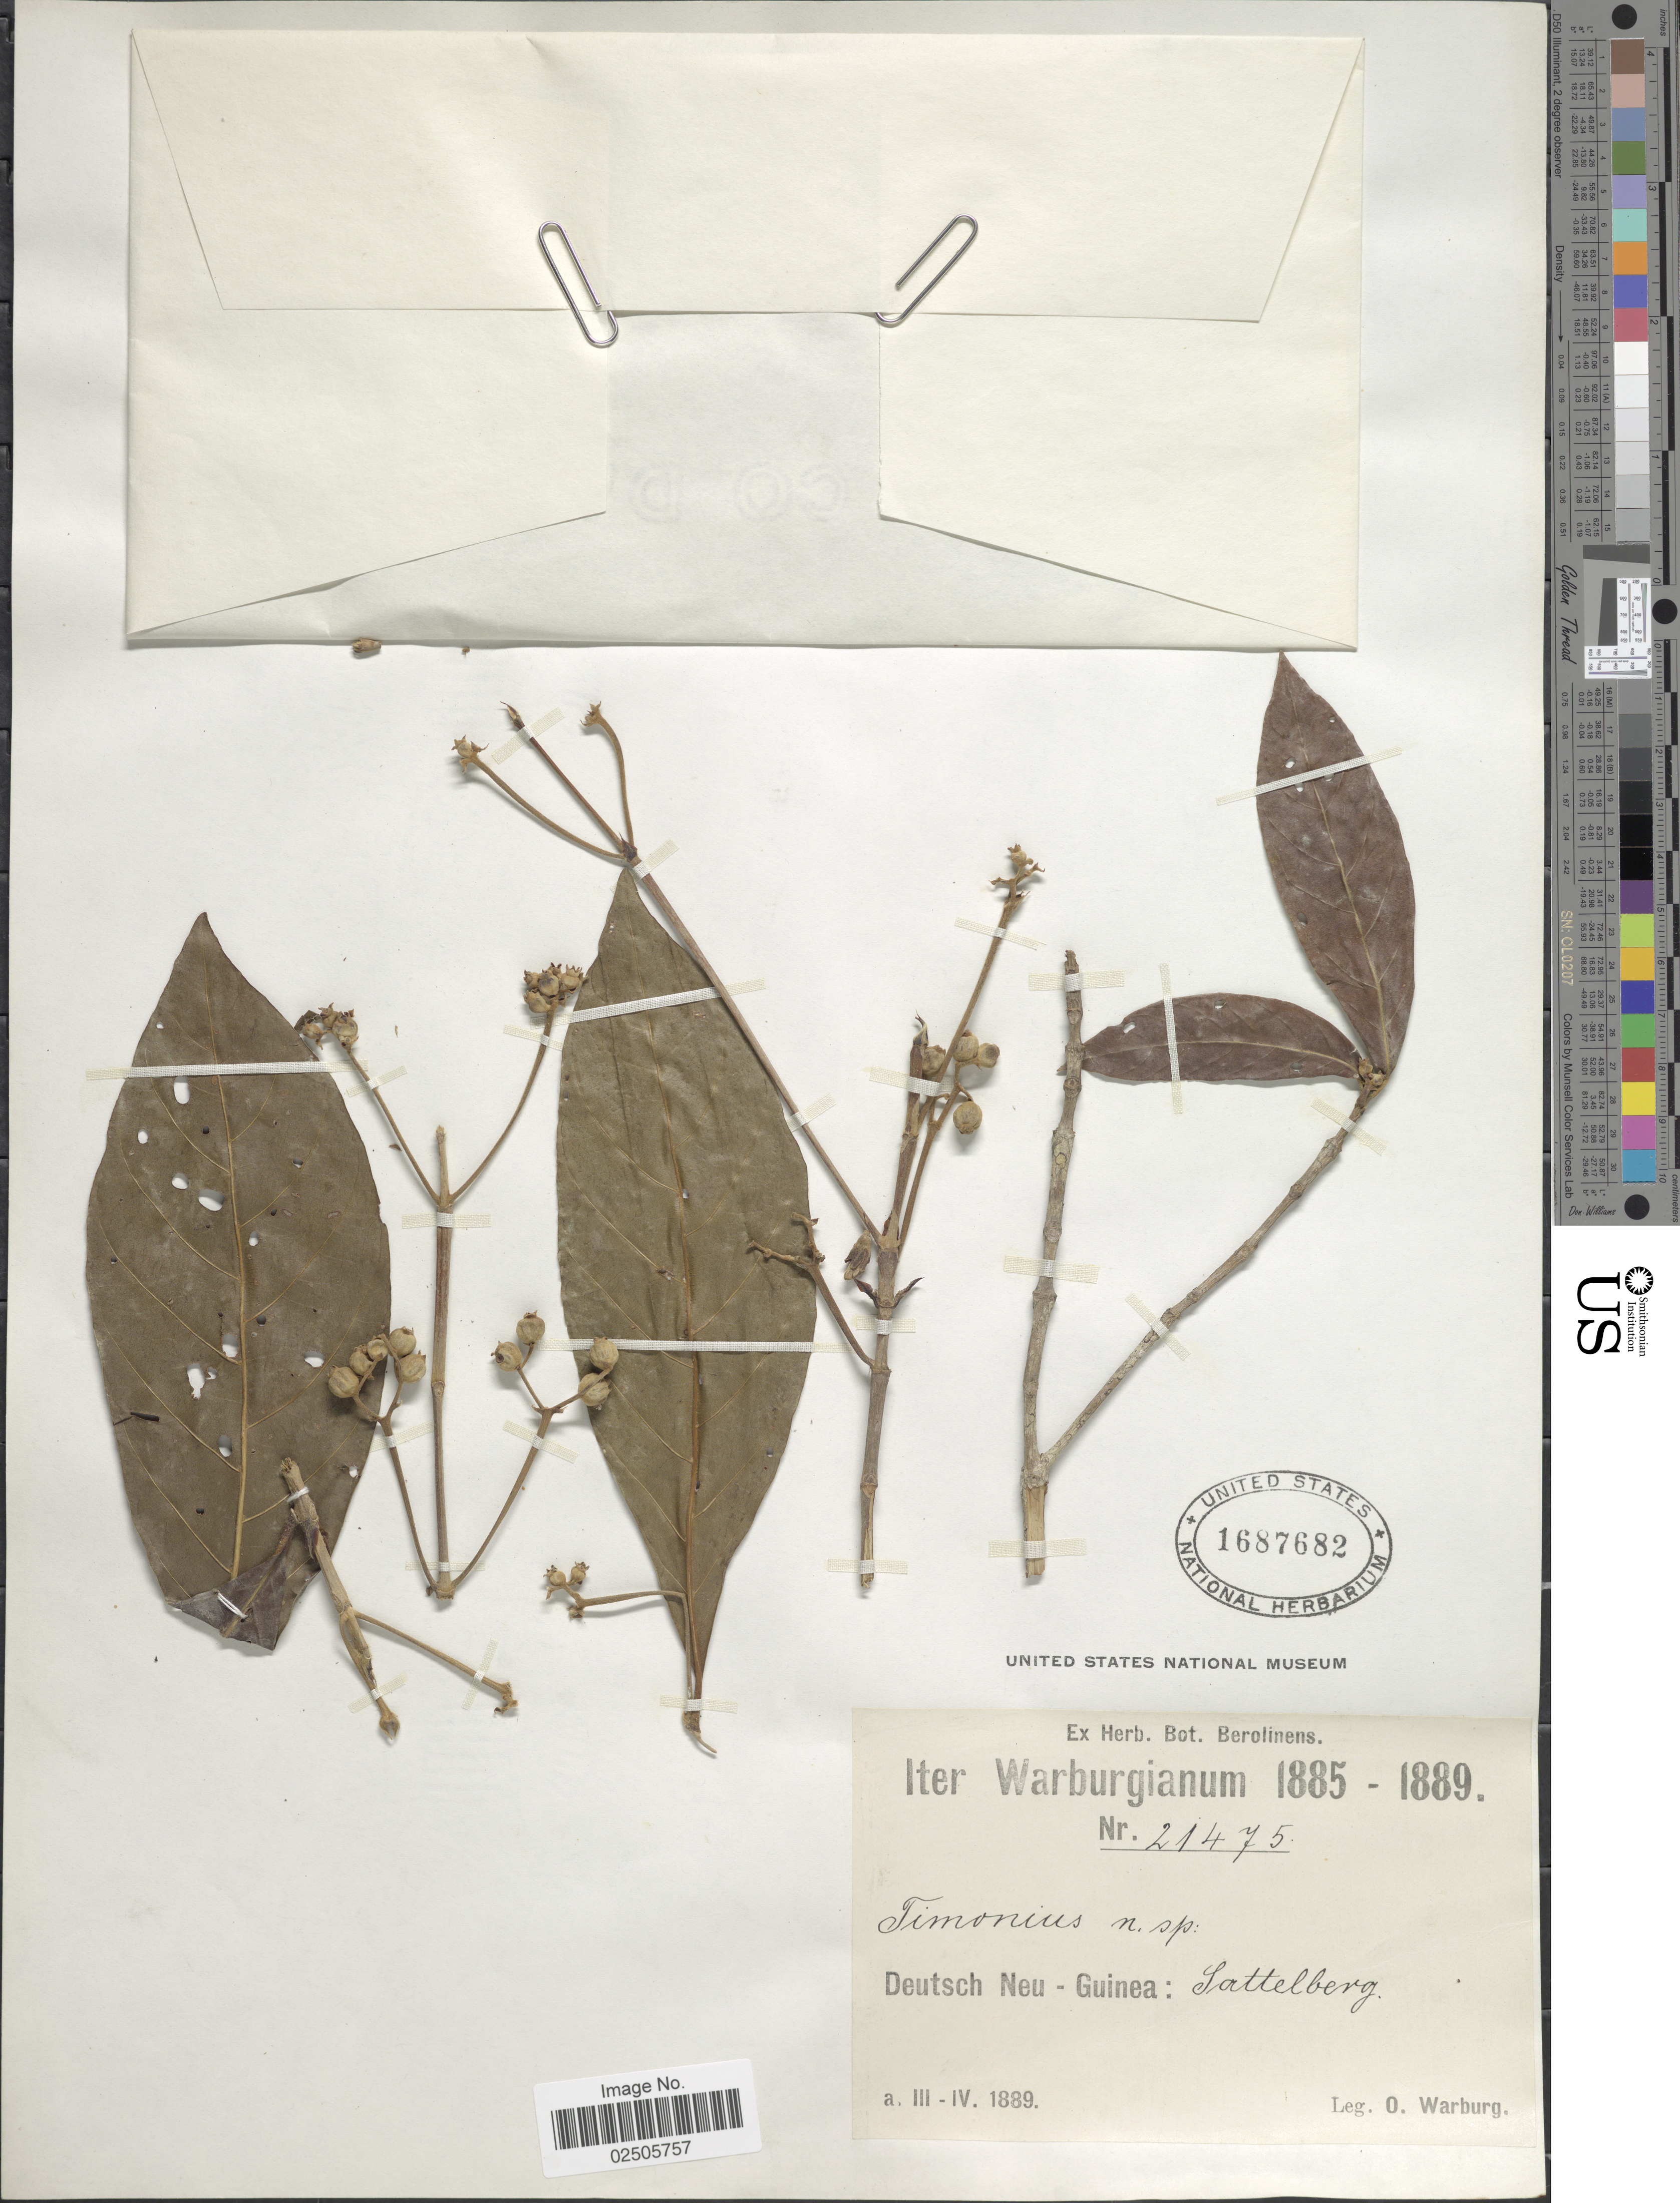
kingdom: Plantae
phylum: Tracheophyta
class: Magnoliopsida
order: Gentianales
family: Rubiaceae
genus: Timonius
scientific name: Timonius sp.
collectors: O. Warburg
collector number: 21475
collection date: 1889-03/1889-04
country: Papua New Guinea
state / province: Morobe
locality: Deutsch Neu-Guinea: Sattelberg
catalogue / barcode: US 1687682